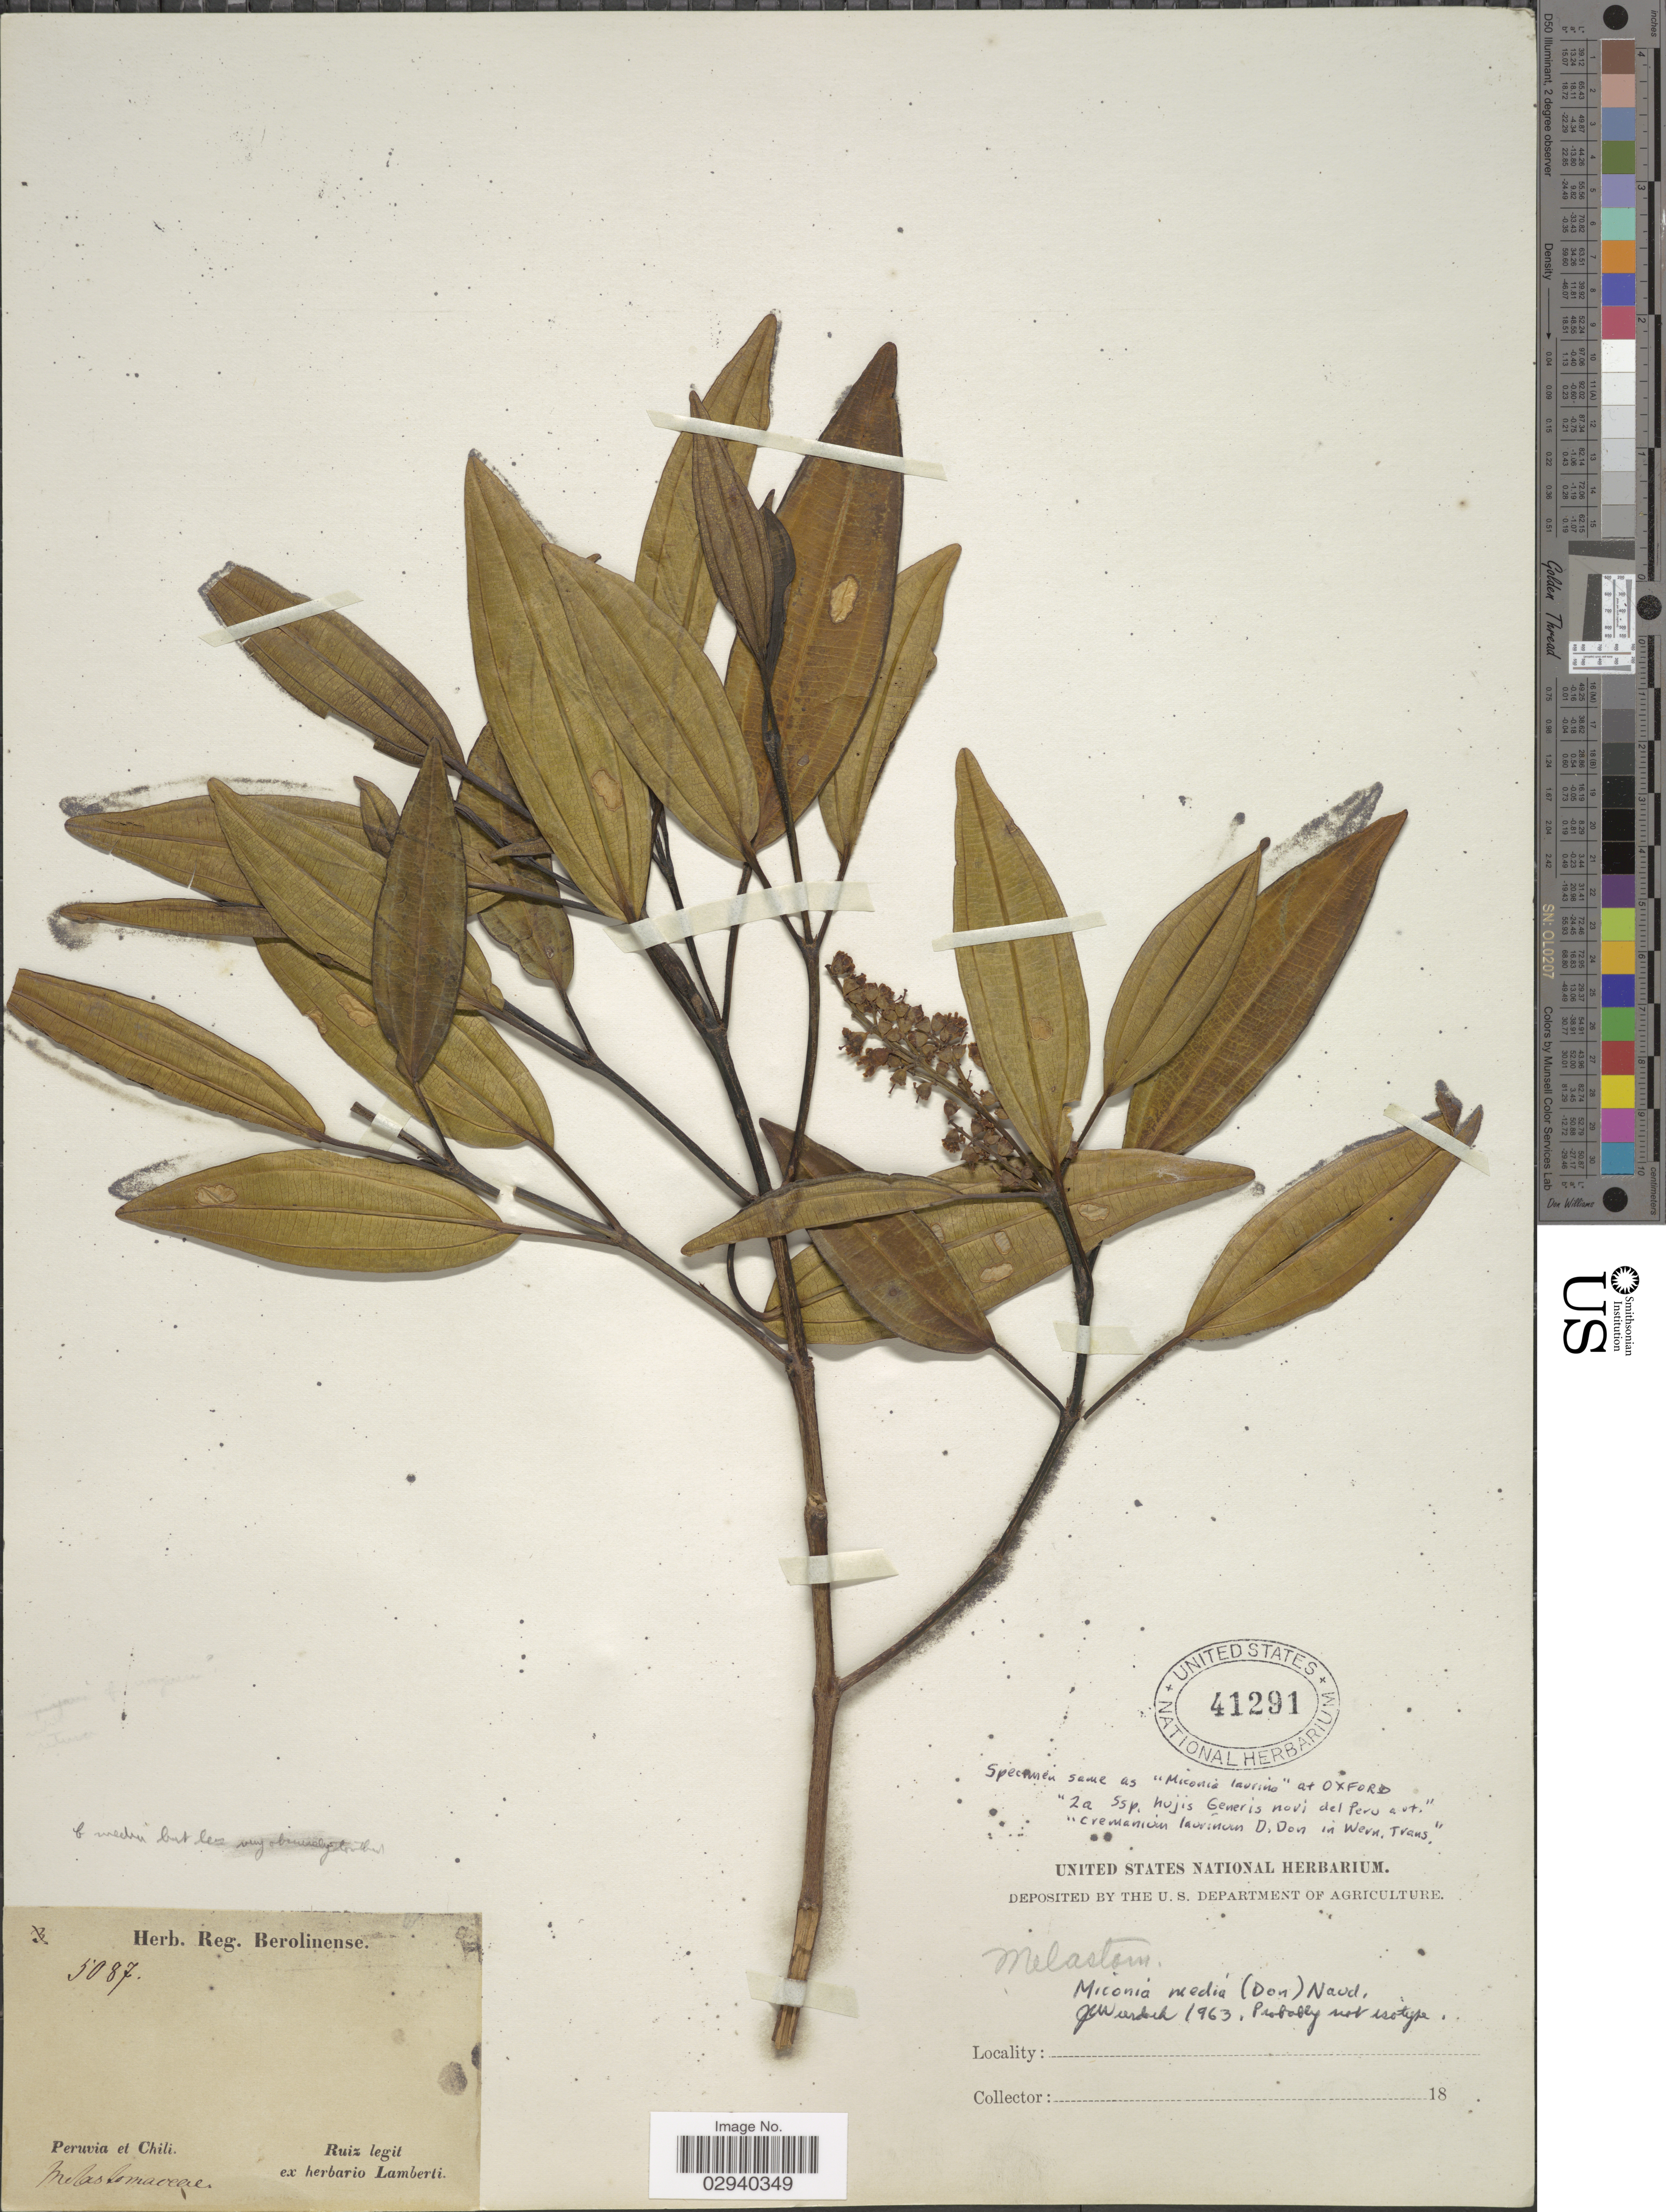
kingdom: Plantae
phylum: Tracheophyta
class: Magnoliopsida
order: Myrtales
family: Melastomataceae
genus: Miconia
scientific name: Miconia laurina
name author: (D. Don) Naudin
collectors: Ruiz, --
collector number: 5087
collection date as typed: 18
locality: Peruvia et Chili.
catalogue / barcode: US 41291